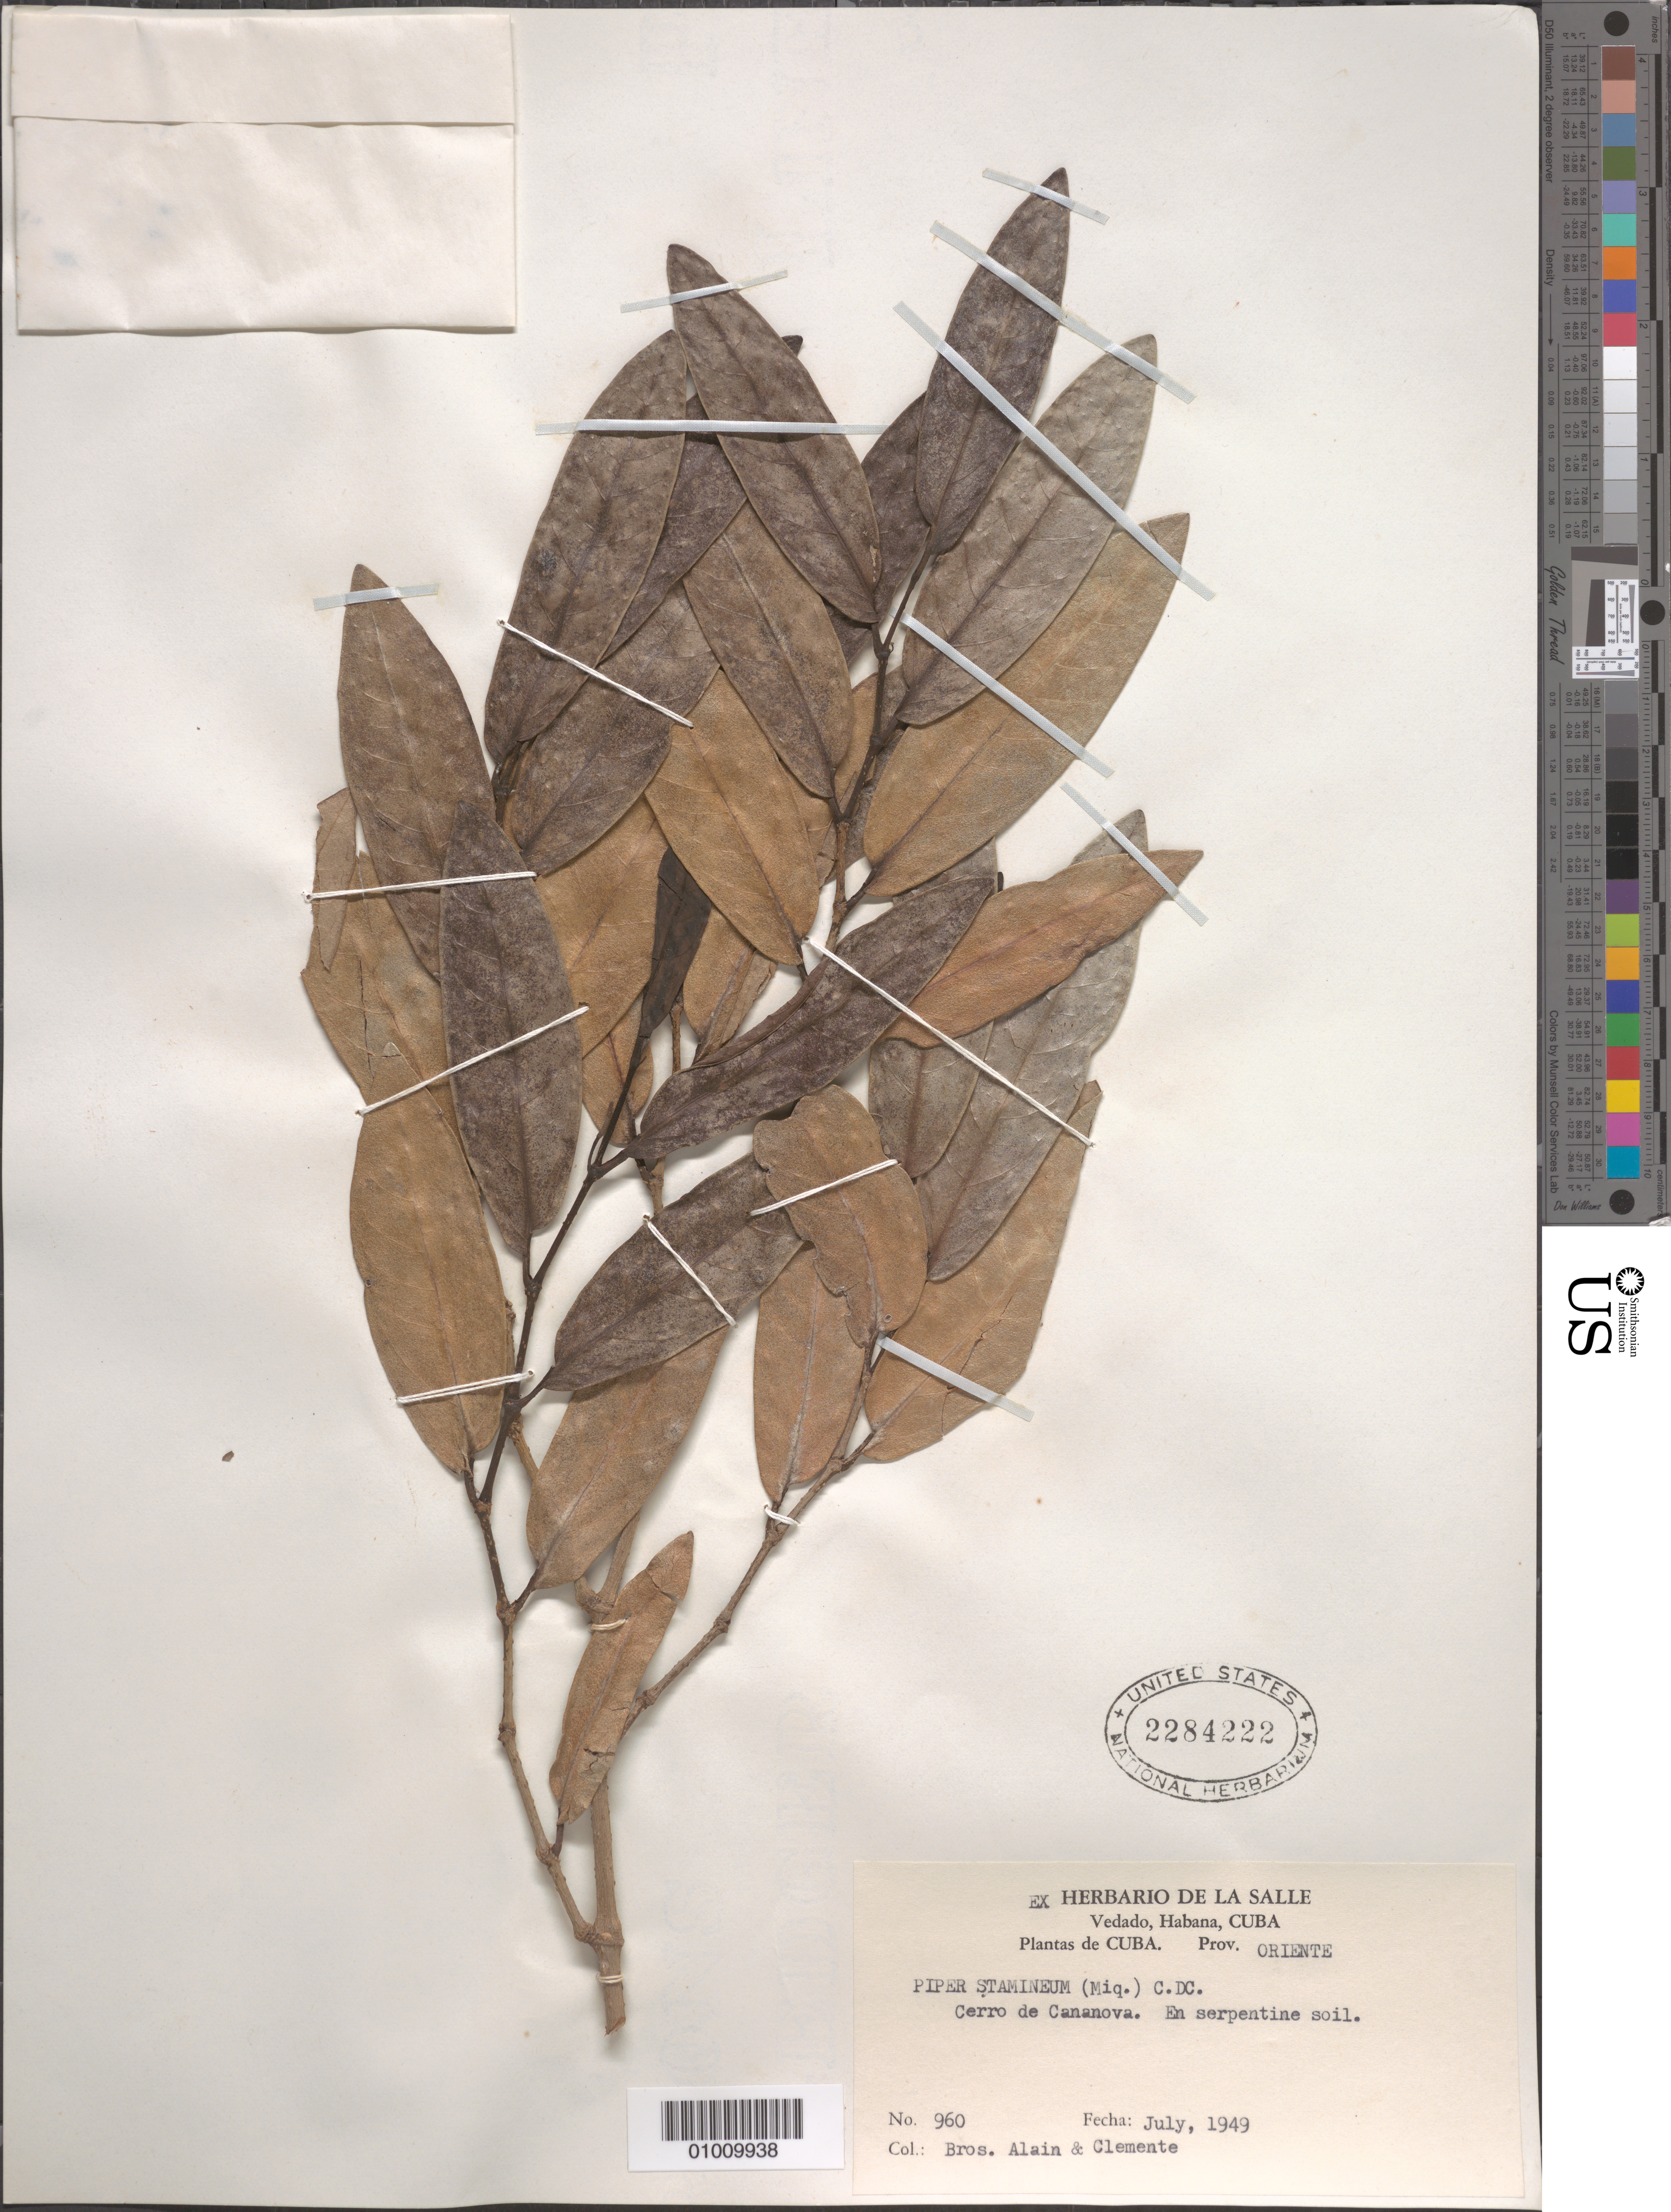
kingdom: Plantae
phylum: Tracheophyta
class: Magnoliopsida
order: Piperales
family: Piperaceae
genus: Piper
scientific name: Piper stamineum var. stamineum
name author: (Miq.) C. DC.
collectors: A. H. Liogier & Bro. Clemente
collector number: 960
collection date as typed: Jul 1949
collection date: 1949-07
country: Cuba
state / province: Oriente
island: Cuba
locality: Cerro de Cananova En serpentine soil Vedado, Habana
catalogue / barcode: US 2284222